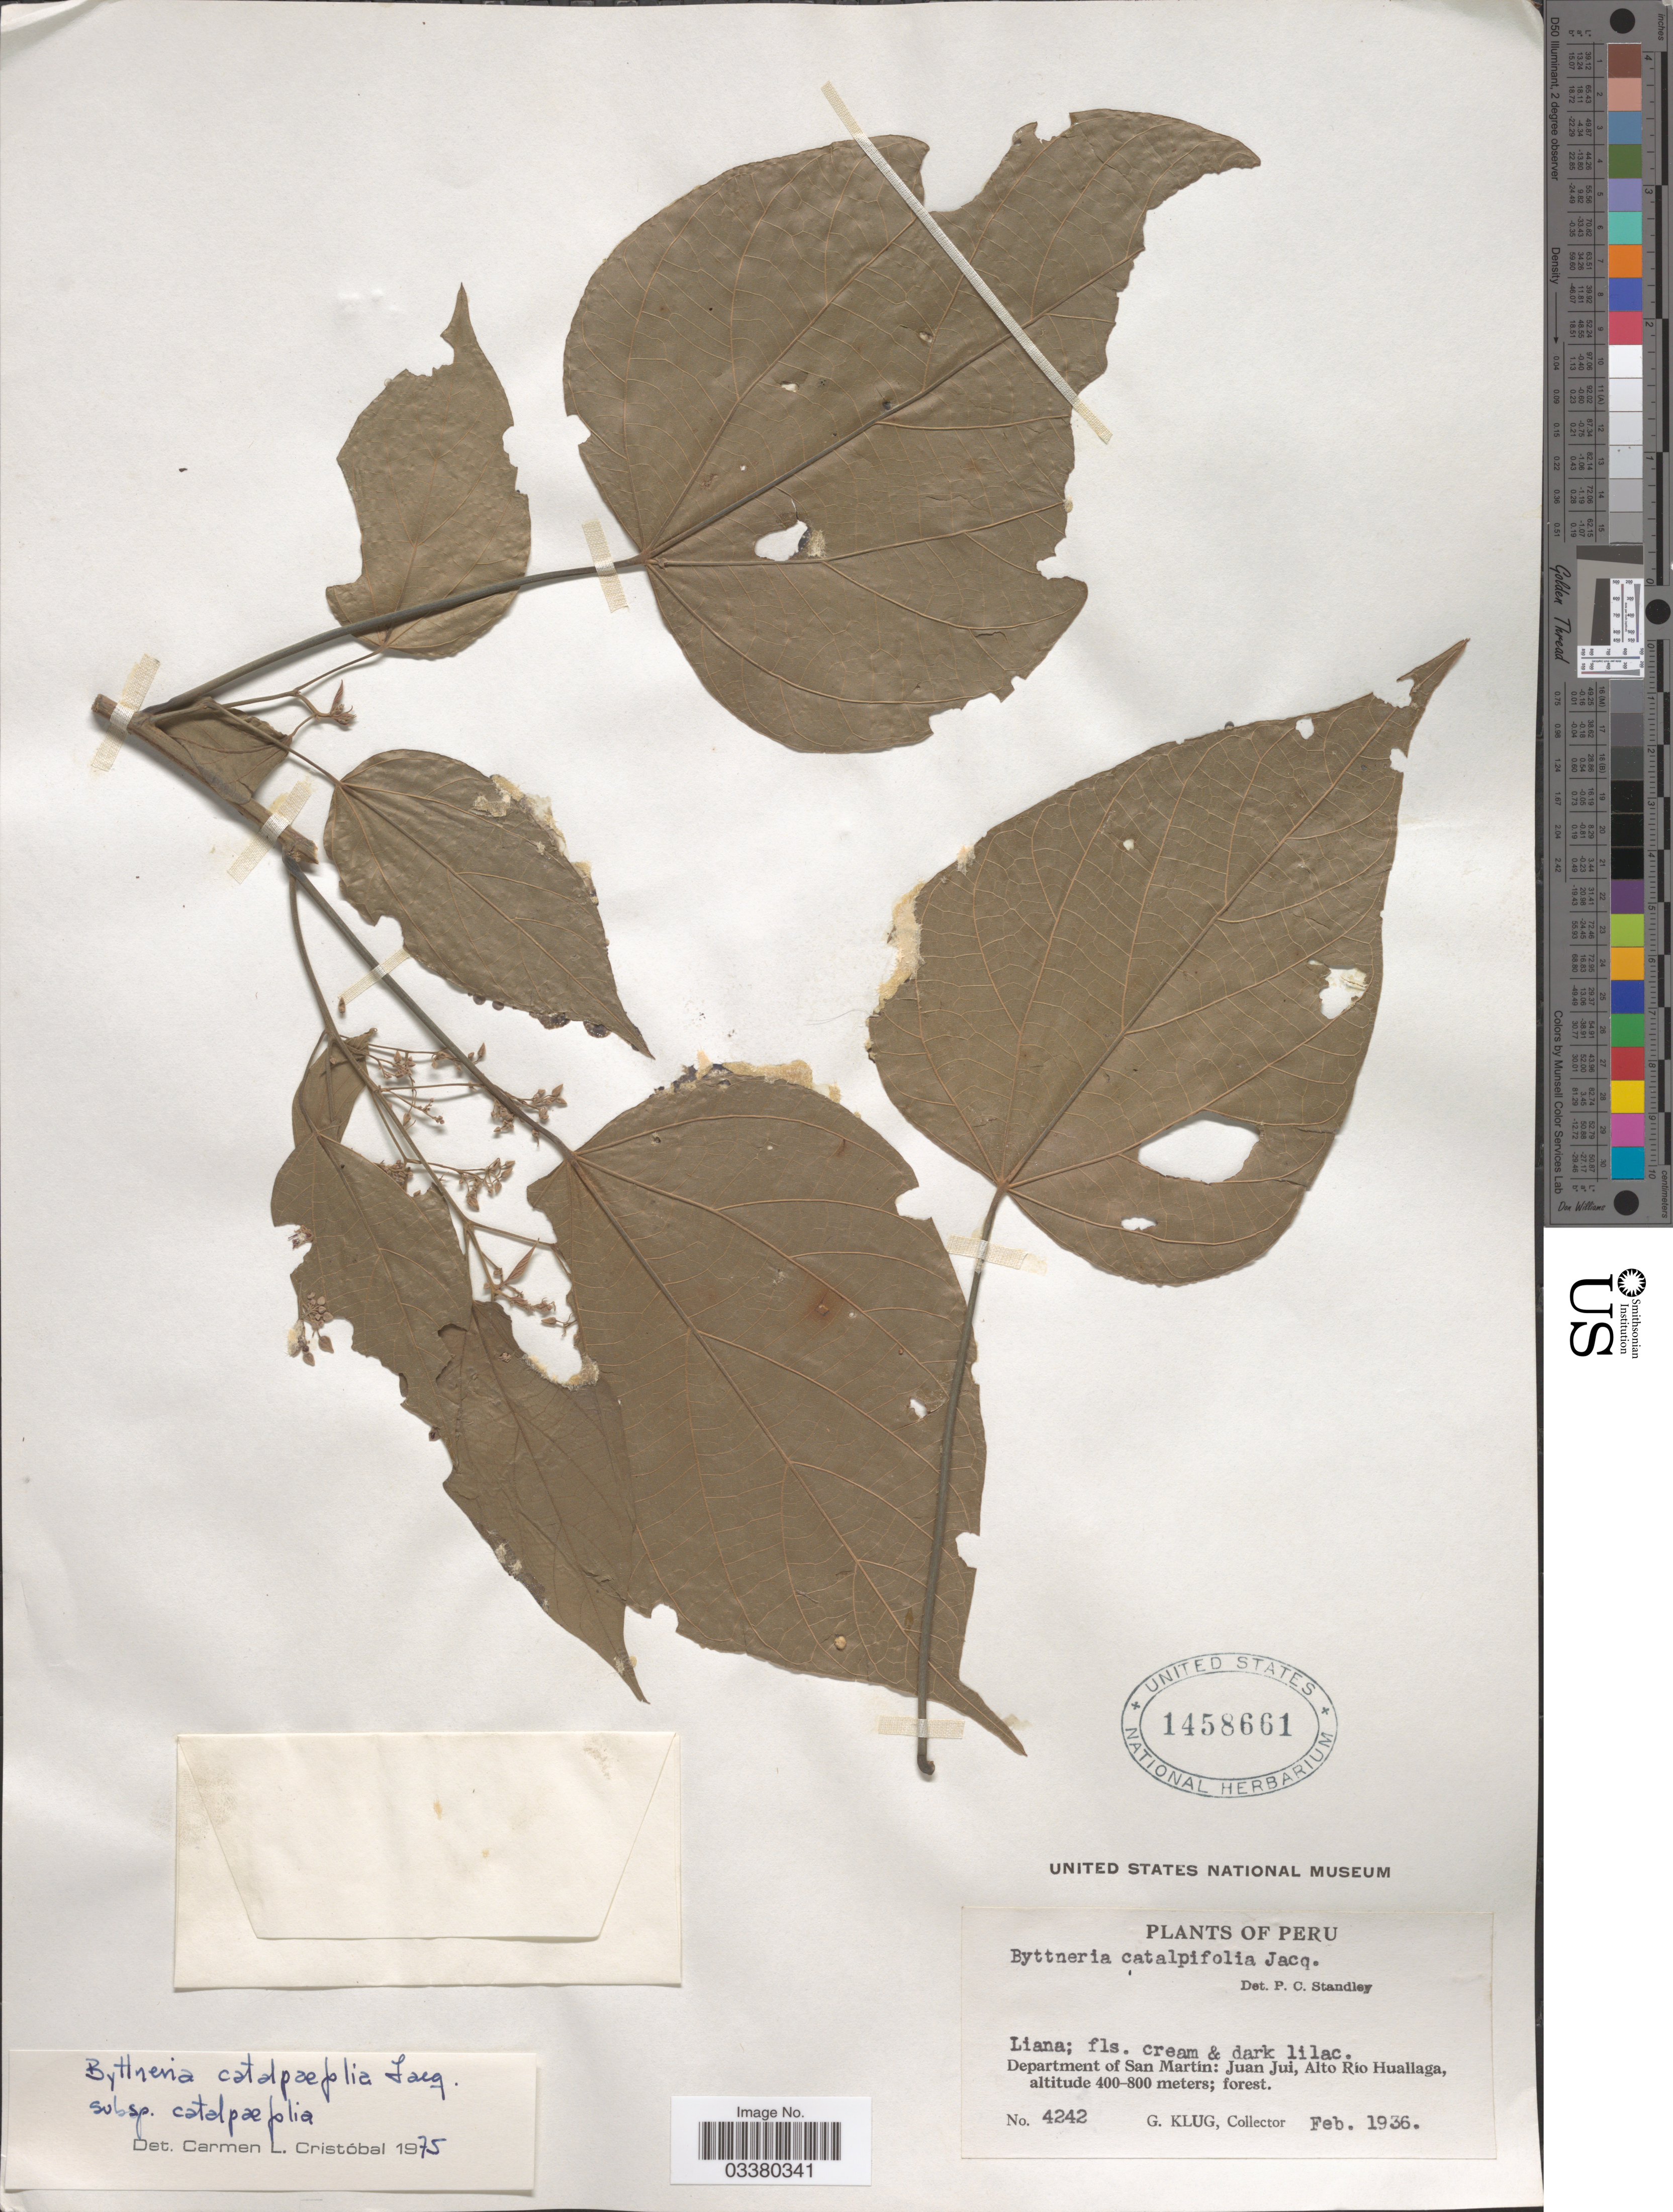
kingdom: Plantae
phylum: Tracheophyta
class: Magnoliopsida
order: Malvales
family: Malvaceae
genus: Byttneria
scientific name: Byttneria catalpifolia subsp. catalpifolia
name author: Jacq.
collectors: G. Klug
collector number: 4242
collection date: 1936-02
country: Peru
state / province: San Martín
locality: Department of San Martín: Juan Jui, Alto Río Huallaga.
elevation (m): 400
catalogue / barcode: US 1458661